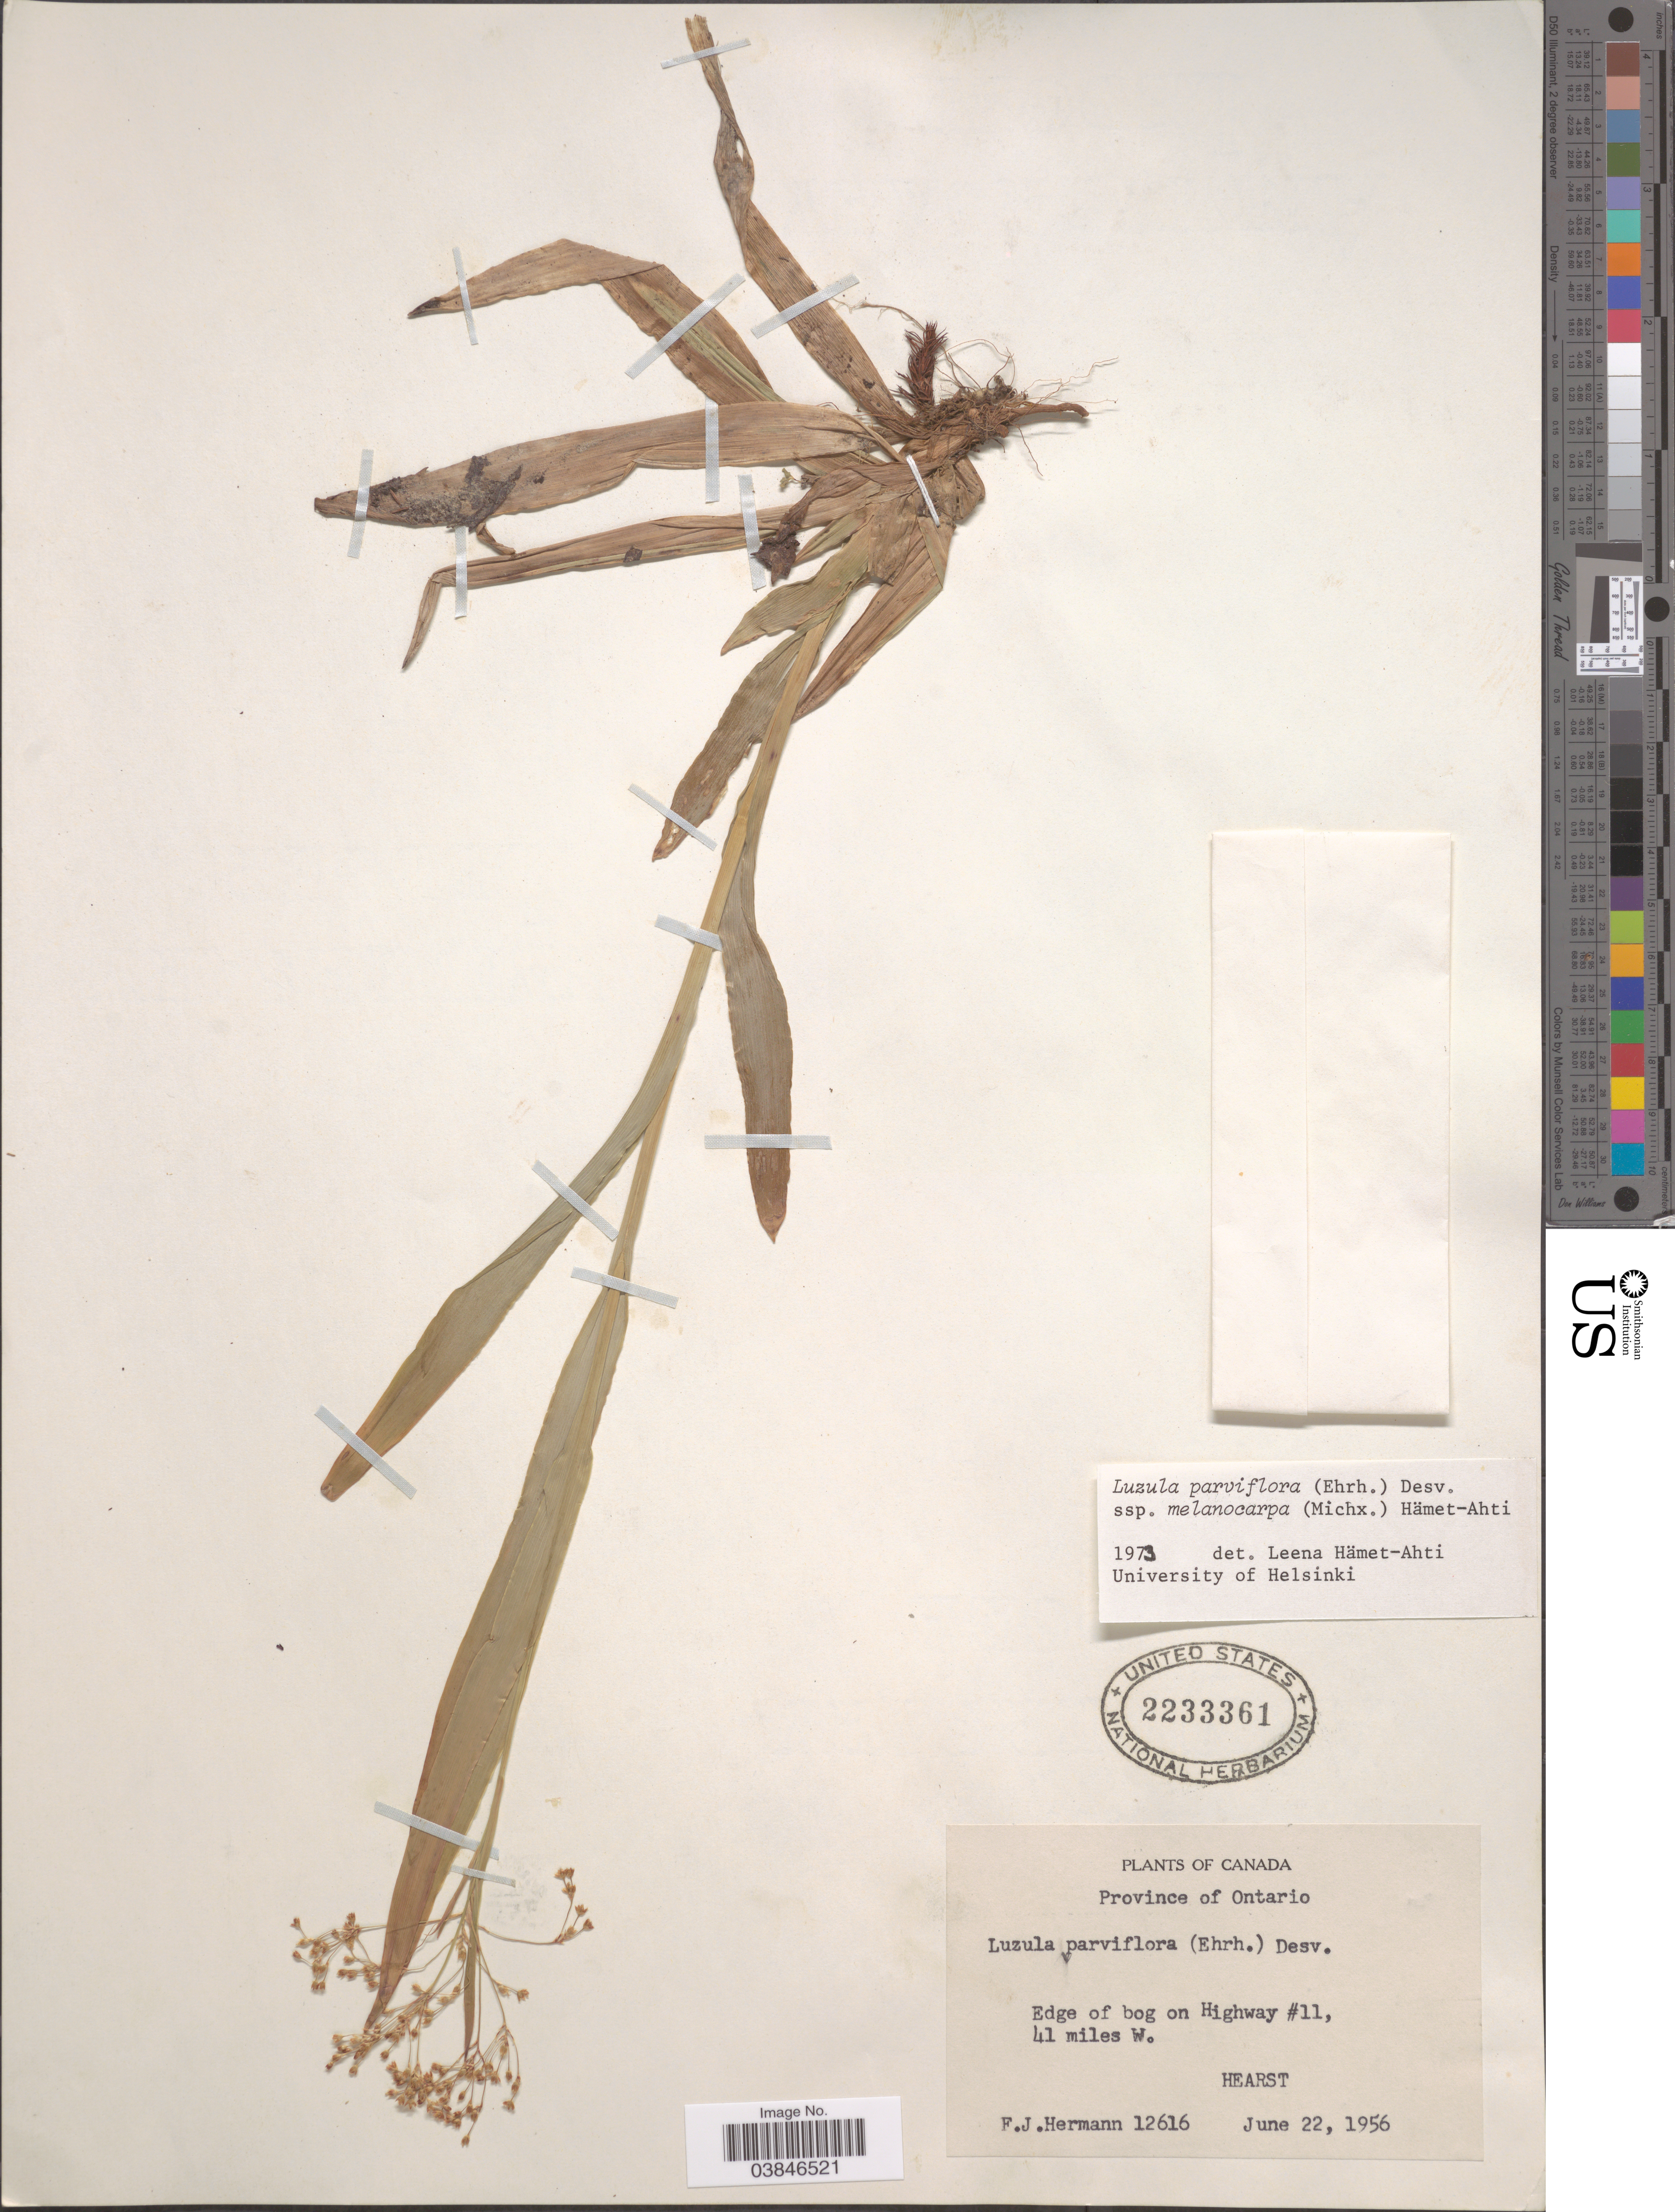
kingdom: Plantae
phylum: Tracheophyta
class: Liliopsida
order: Poales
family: Juncaceae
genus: Luzula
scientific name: Luzula parviflora subsp. melanocarpa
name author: Desv.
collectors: F. J. Hermann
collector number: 12616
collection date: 1956-06-22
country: Canada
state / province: Ontario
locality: Edge of bog on Highway #11, 41 miles W. Hearst.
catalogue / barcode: US 2233361